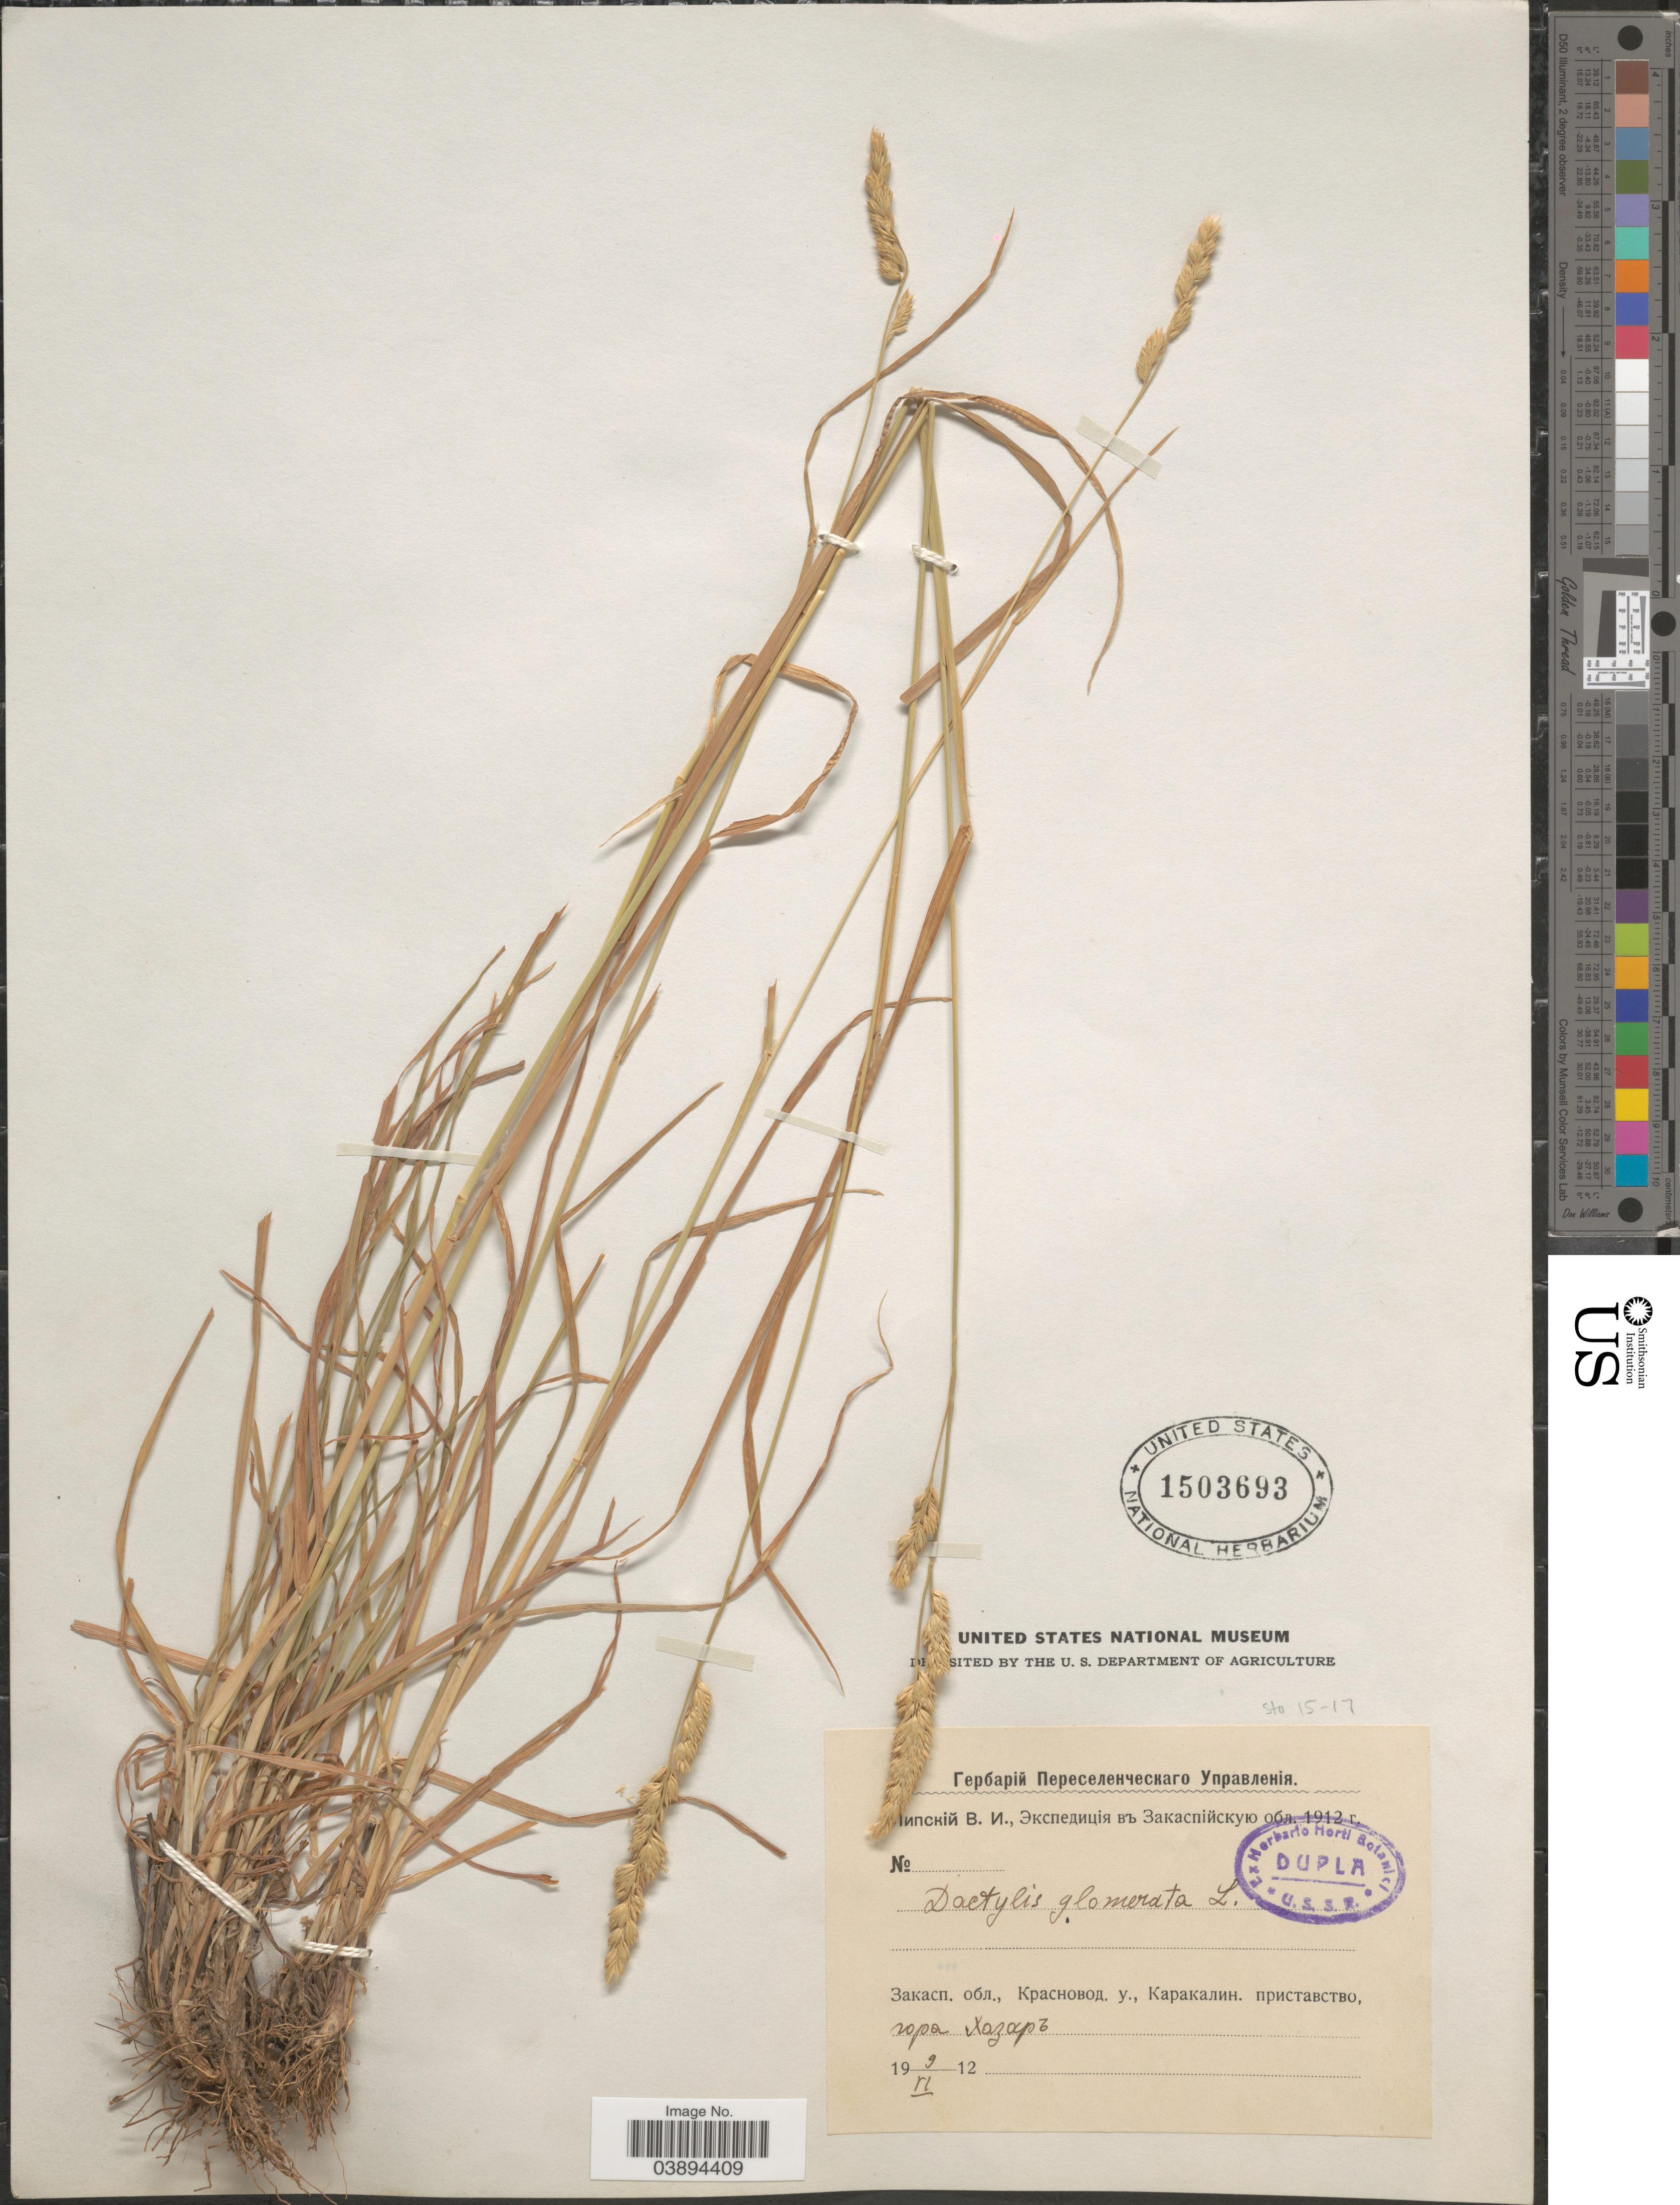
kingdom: Plantae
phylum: Tracheophyta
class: Liliopsida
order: Poales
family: Poaceae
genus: Dactylis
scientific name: Dactylis glomerata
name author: L.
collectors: V. Lipskiy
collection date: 1912-06-09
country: Turkmenistan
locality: Hazar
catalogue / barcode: US 1503693